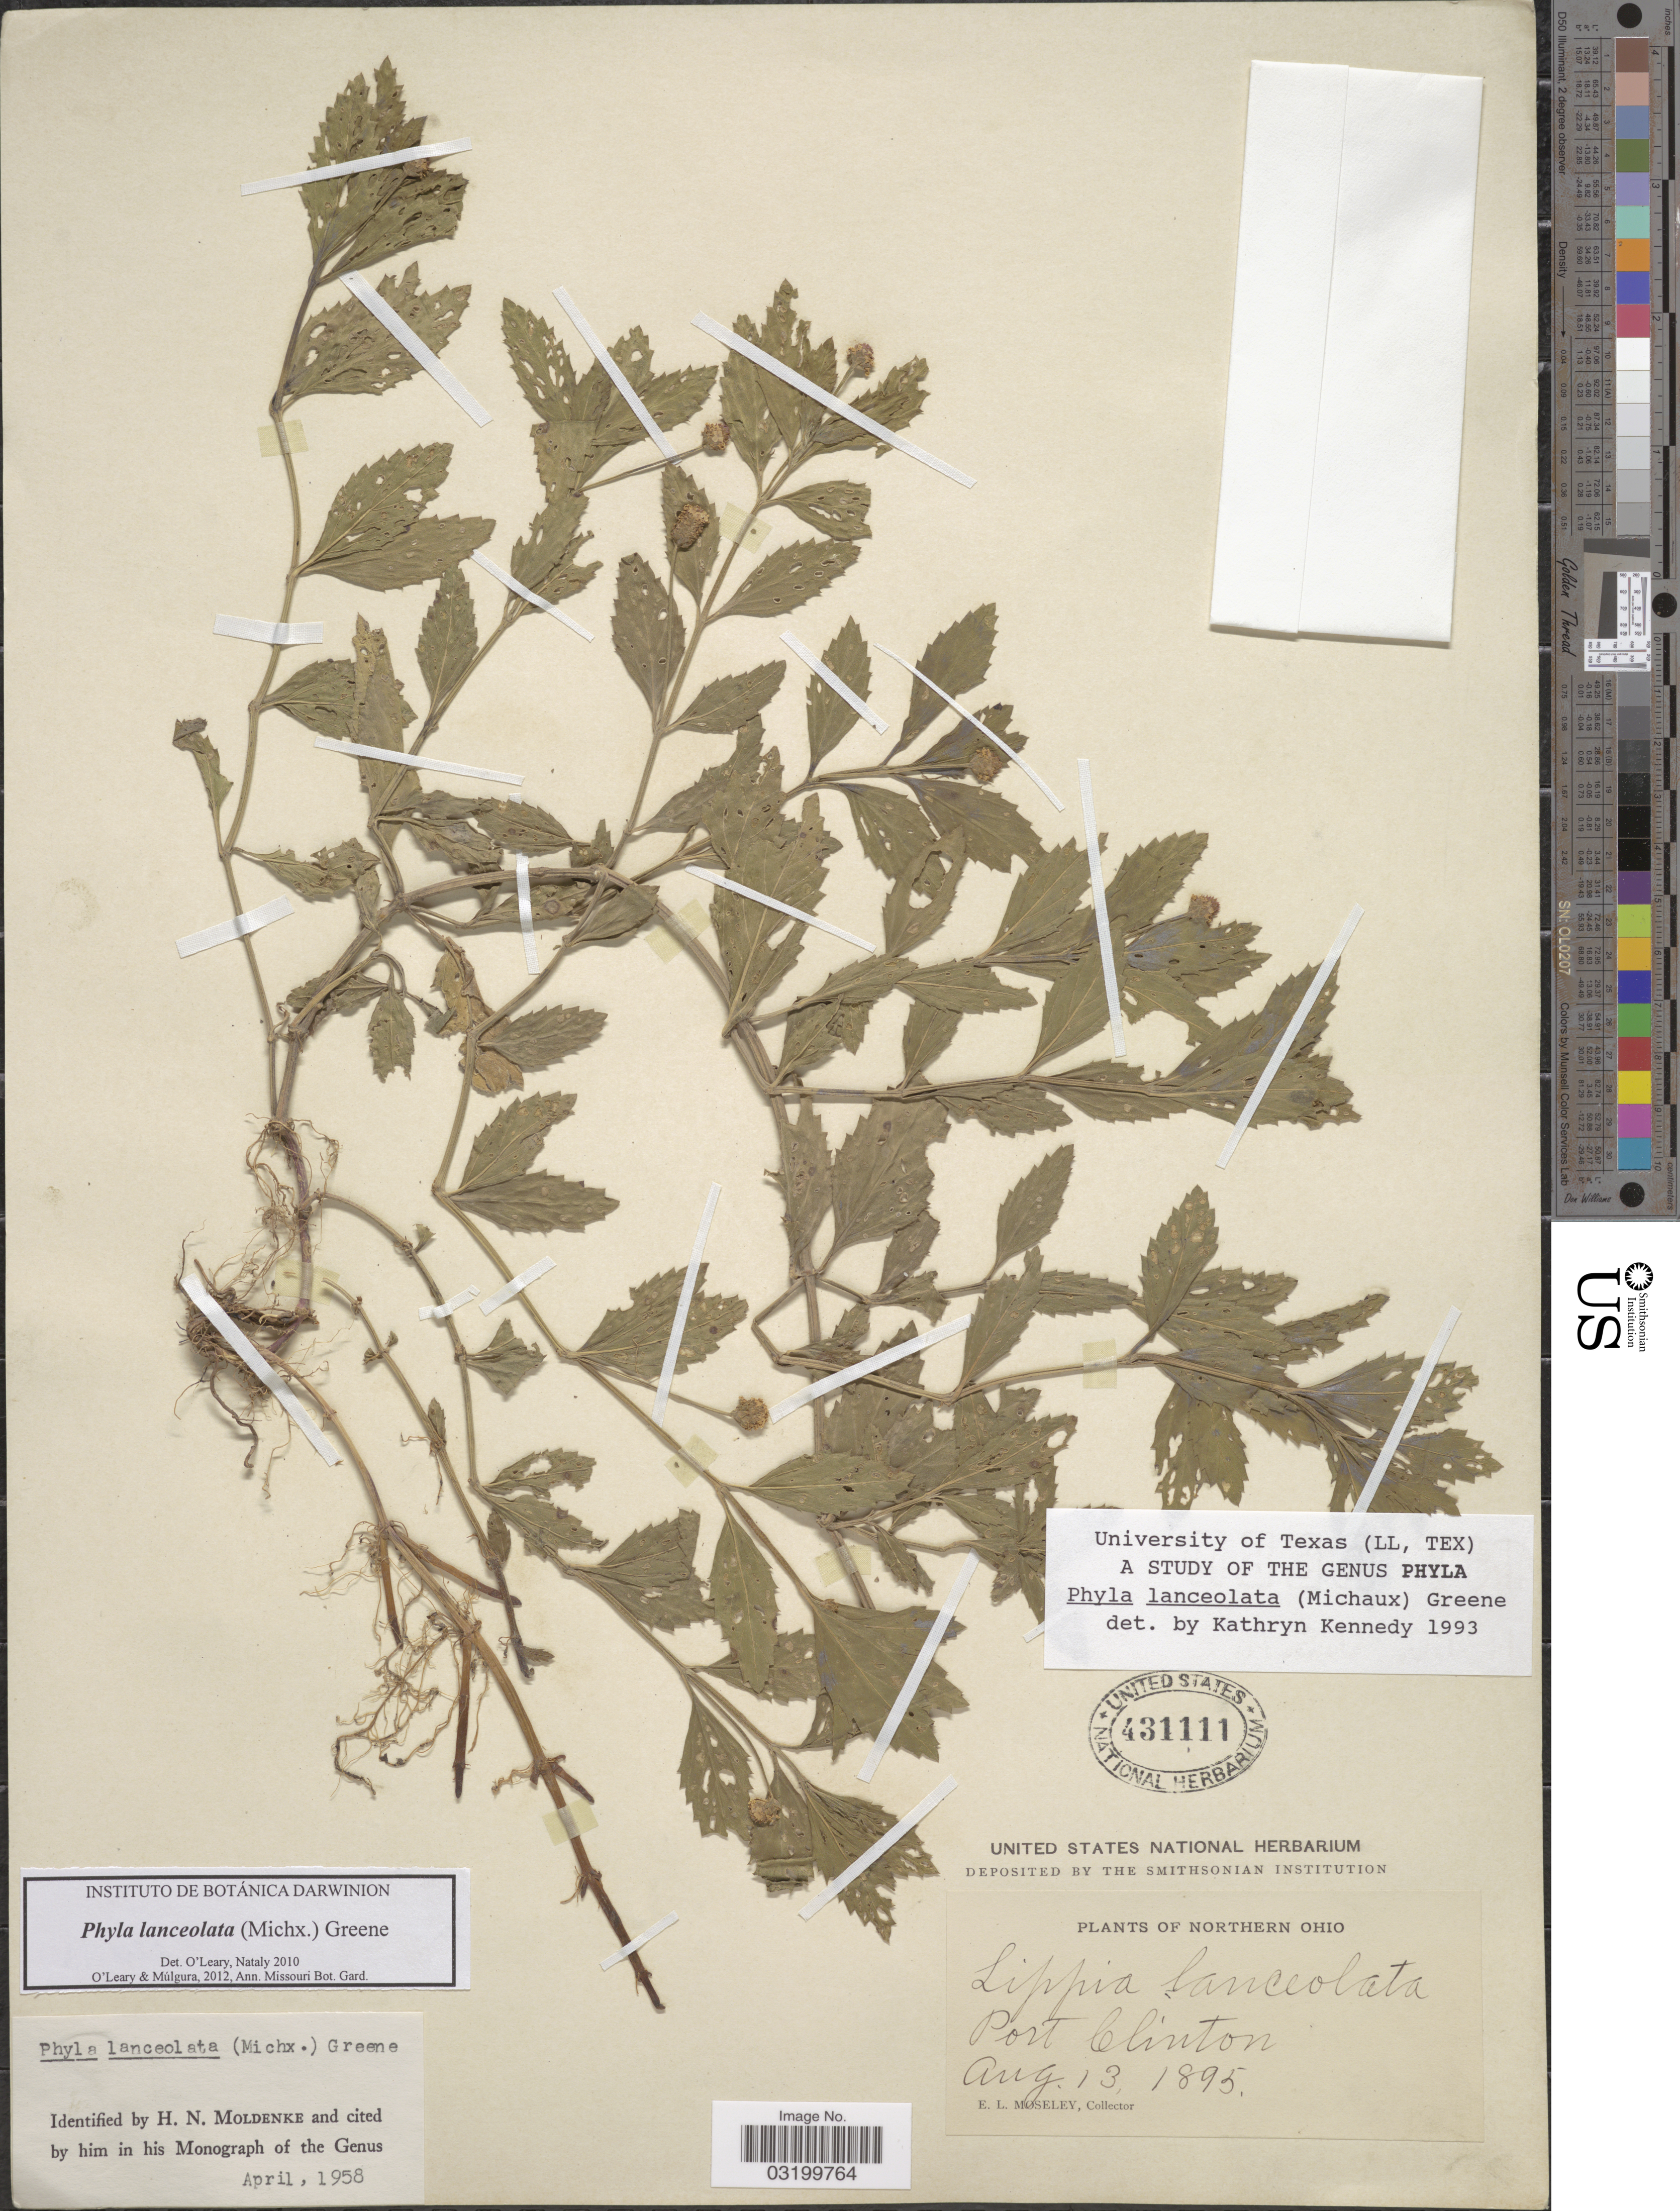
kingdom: Plantae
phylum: Tracheophyta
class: Magnoliopsida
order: Lamiales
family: Verbenaceae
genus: Phyla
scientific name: Phyla lanceolata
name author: (Michx.) Greene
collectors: E. Moseley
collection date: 1895-08-13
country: United States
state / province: Ohio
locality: Northern Ohio. Port Clinton.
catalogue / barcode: US 431111